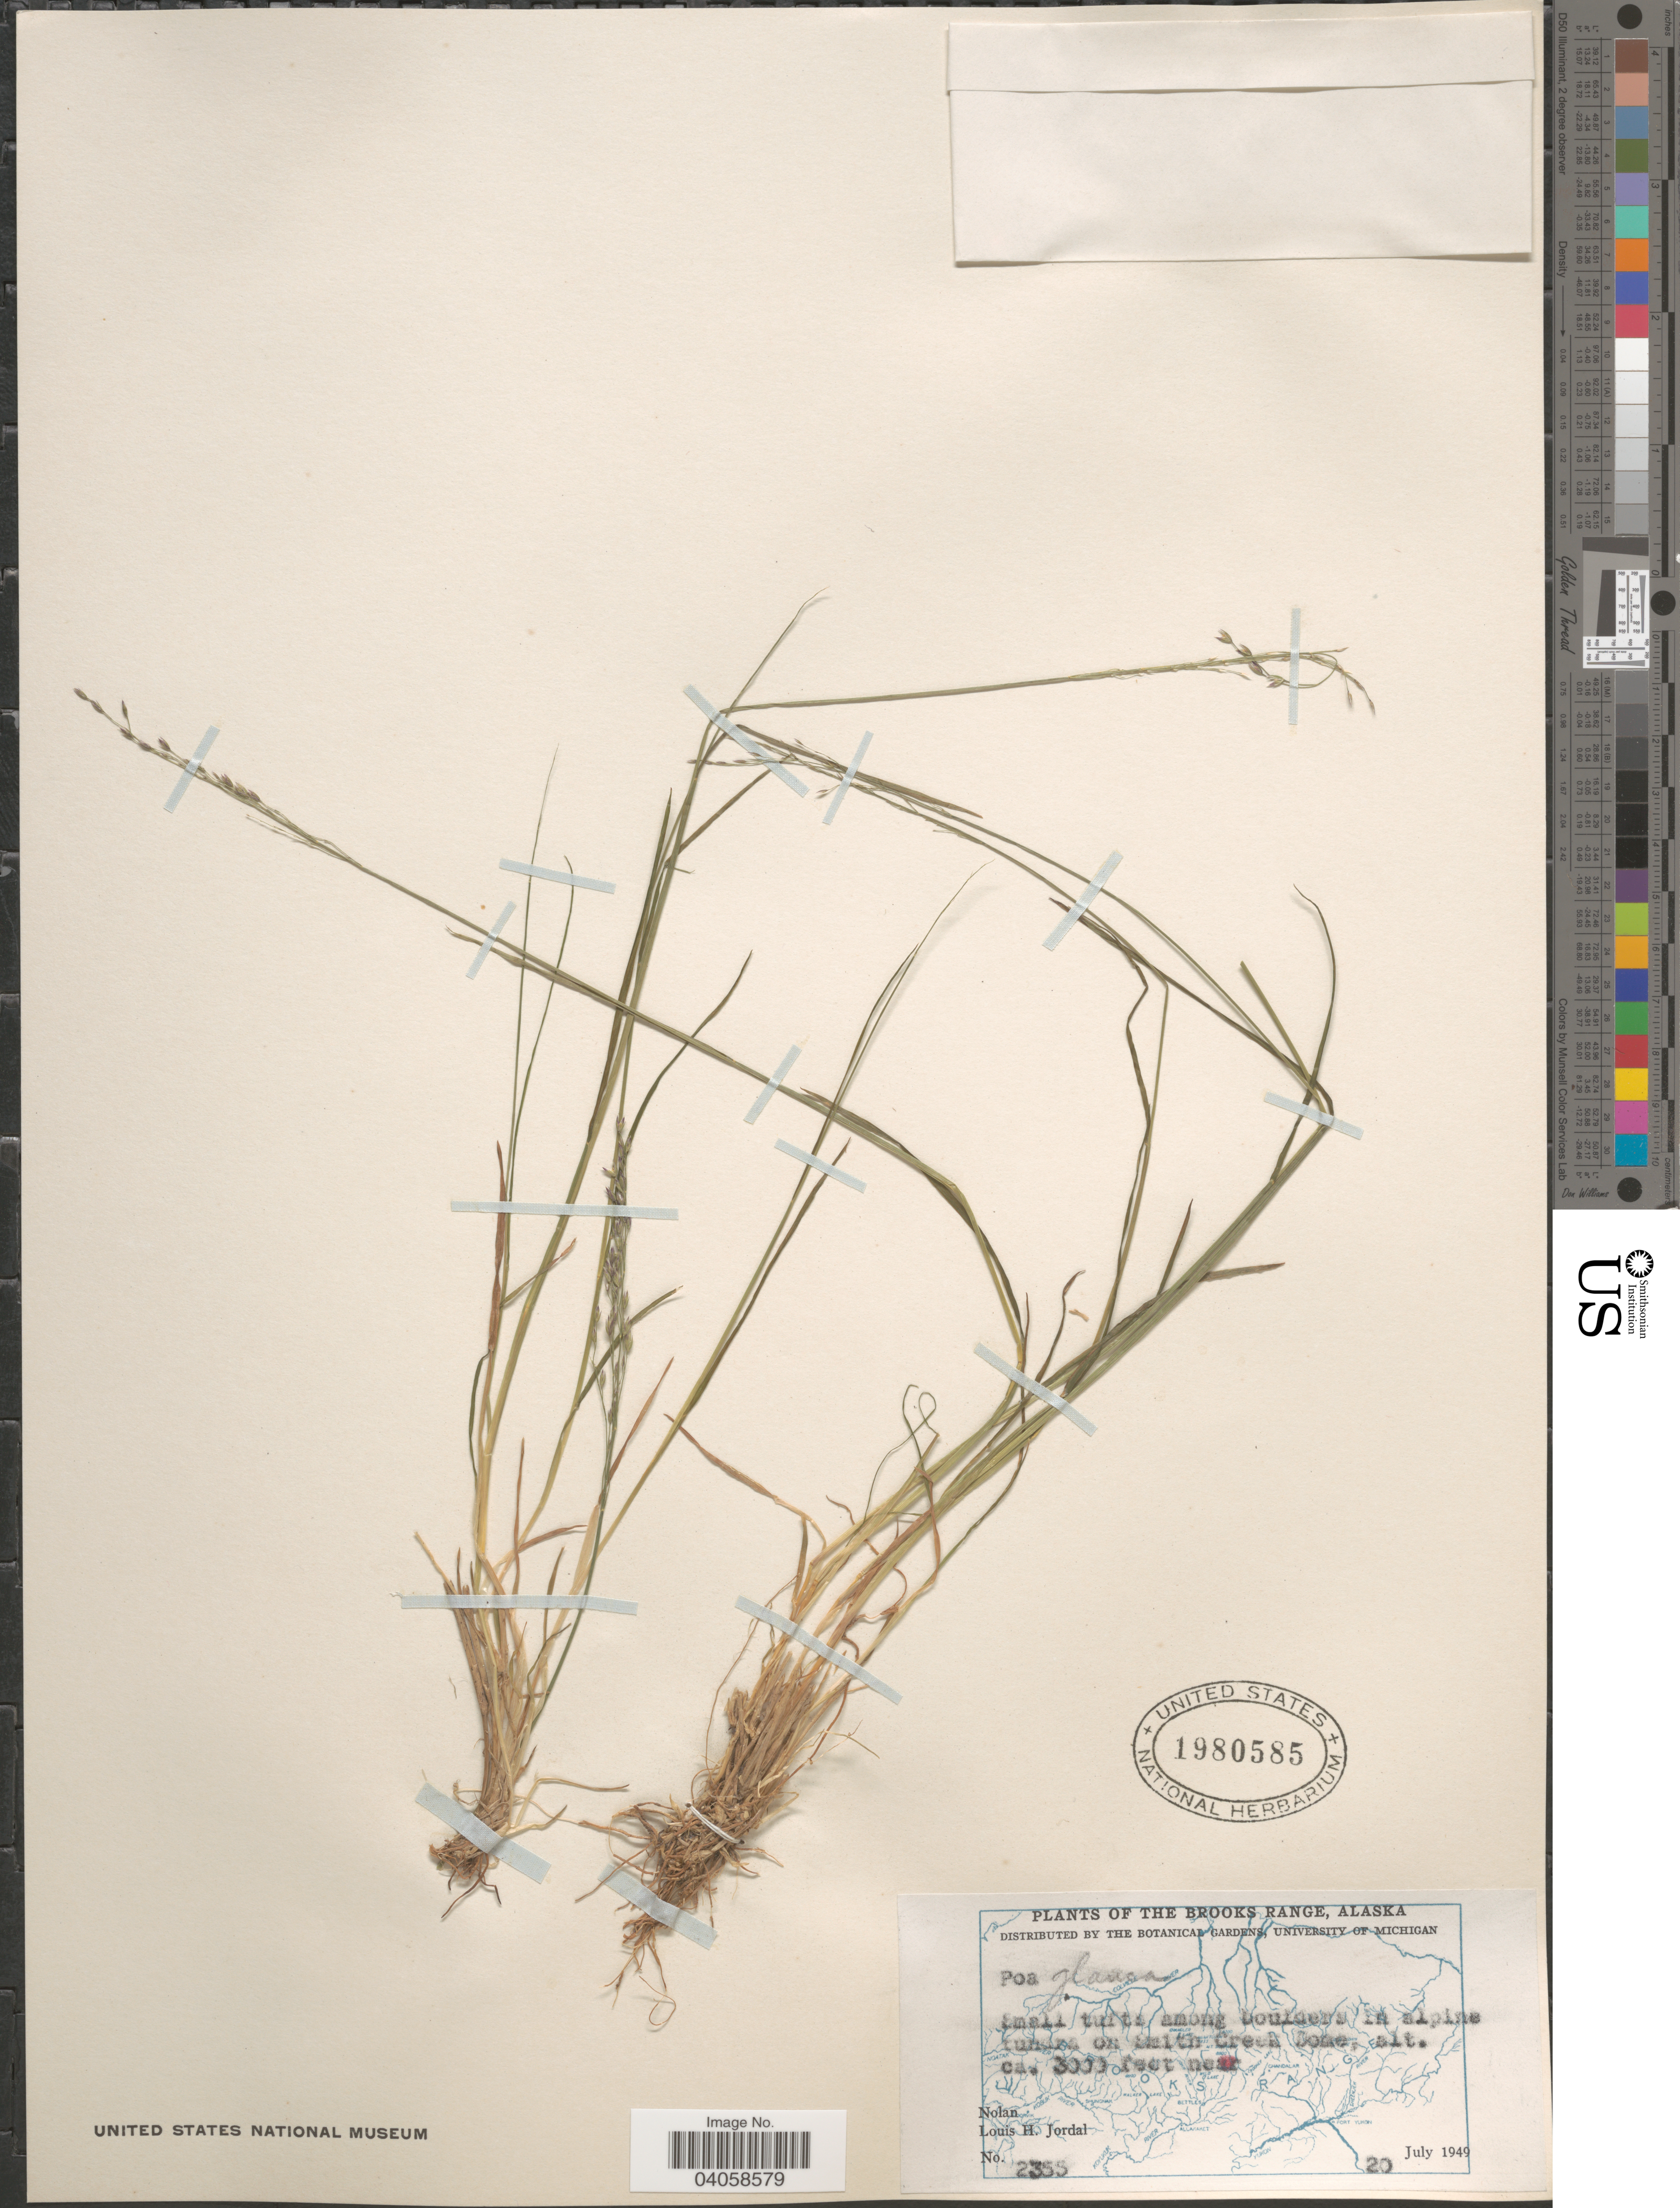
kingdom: Plantae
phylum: Tracheophyta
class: Liliopsida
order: Poales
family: Poaceae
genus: Poa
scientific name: Poa glauca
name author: Vahl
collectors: L. Jordal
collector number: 2355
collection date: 1949-07-20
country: United States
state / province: Alaska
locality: The Brooks Range. Small tufts among boulders in alpine tindra on Smith Creek Dome.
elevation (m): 914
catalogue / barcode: US 1980585